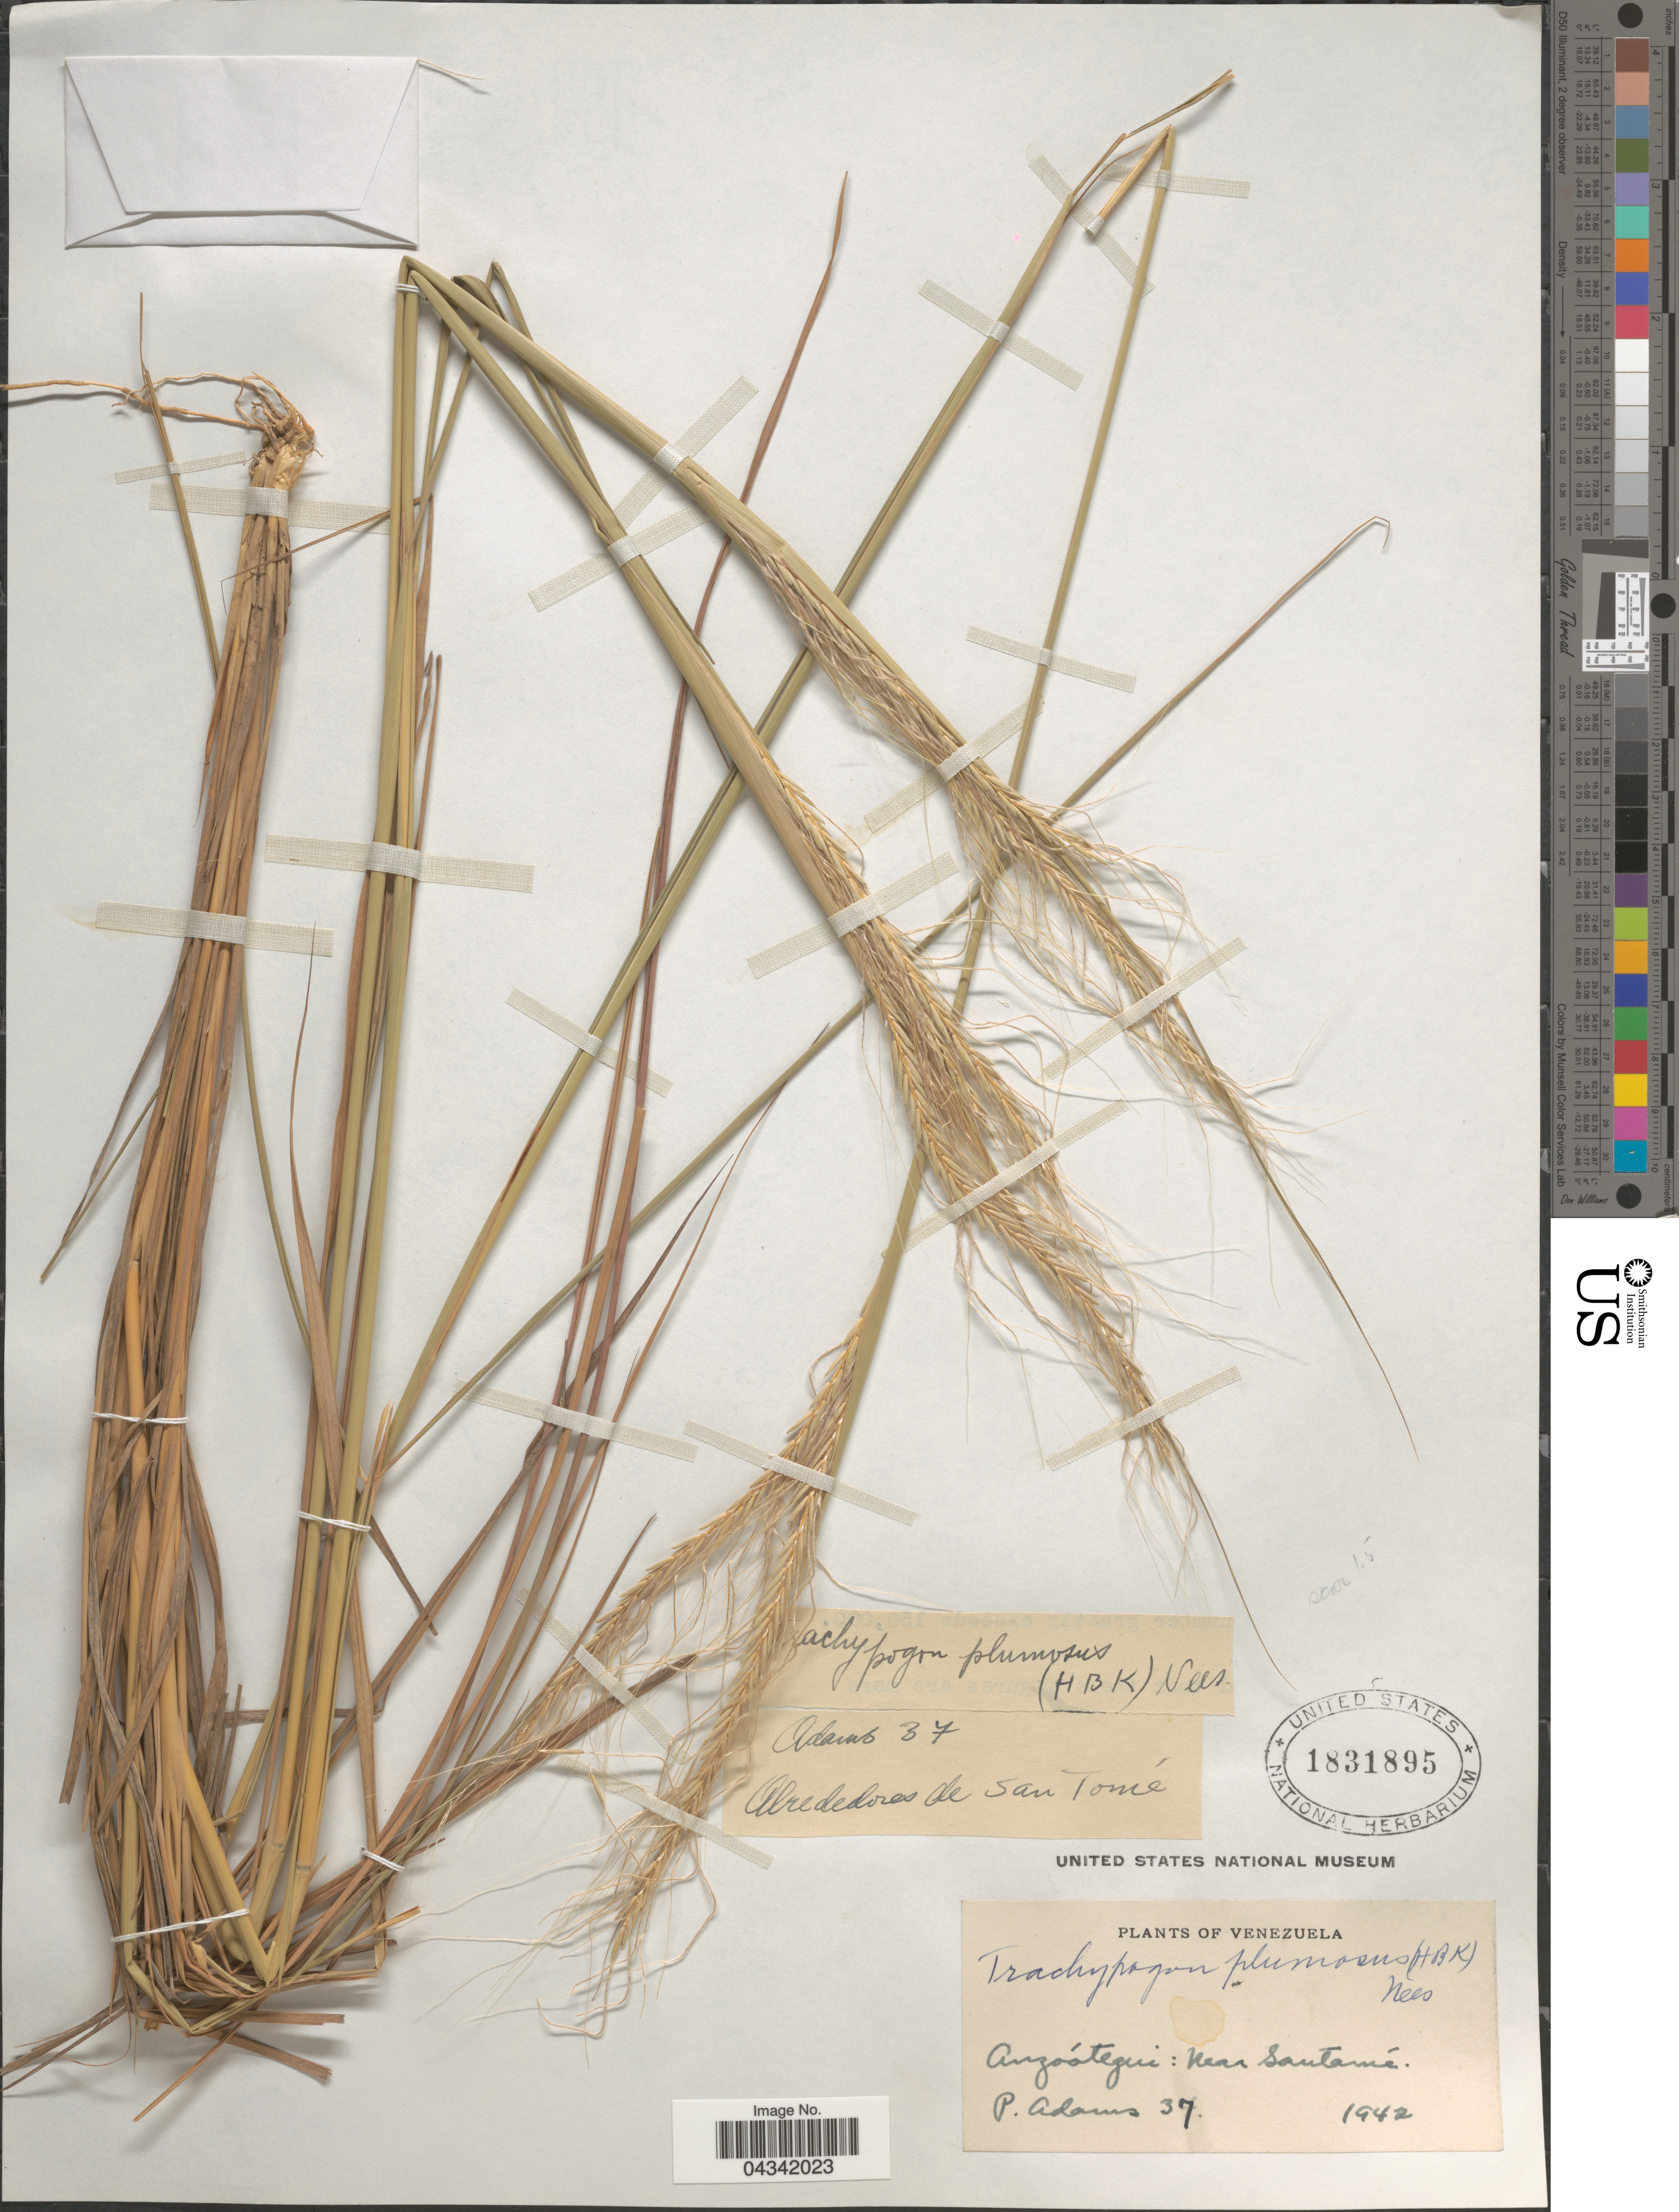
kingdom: Plantae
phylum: Tracheophyta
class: Liliopsida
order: Poales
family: Poaceae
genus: Trachypogon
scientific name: Trachypogon spicatus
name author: (L. f.) Kuntze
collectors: P. Adams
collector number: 37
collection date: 1942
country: Venezuela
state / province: Anzoategui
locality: Alrededores de San Tomé. Near Santamé.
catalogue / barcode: US 1831895